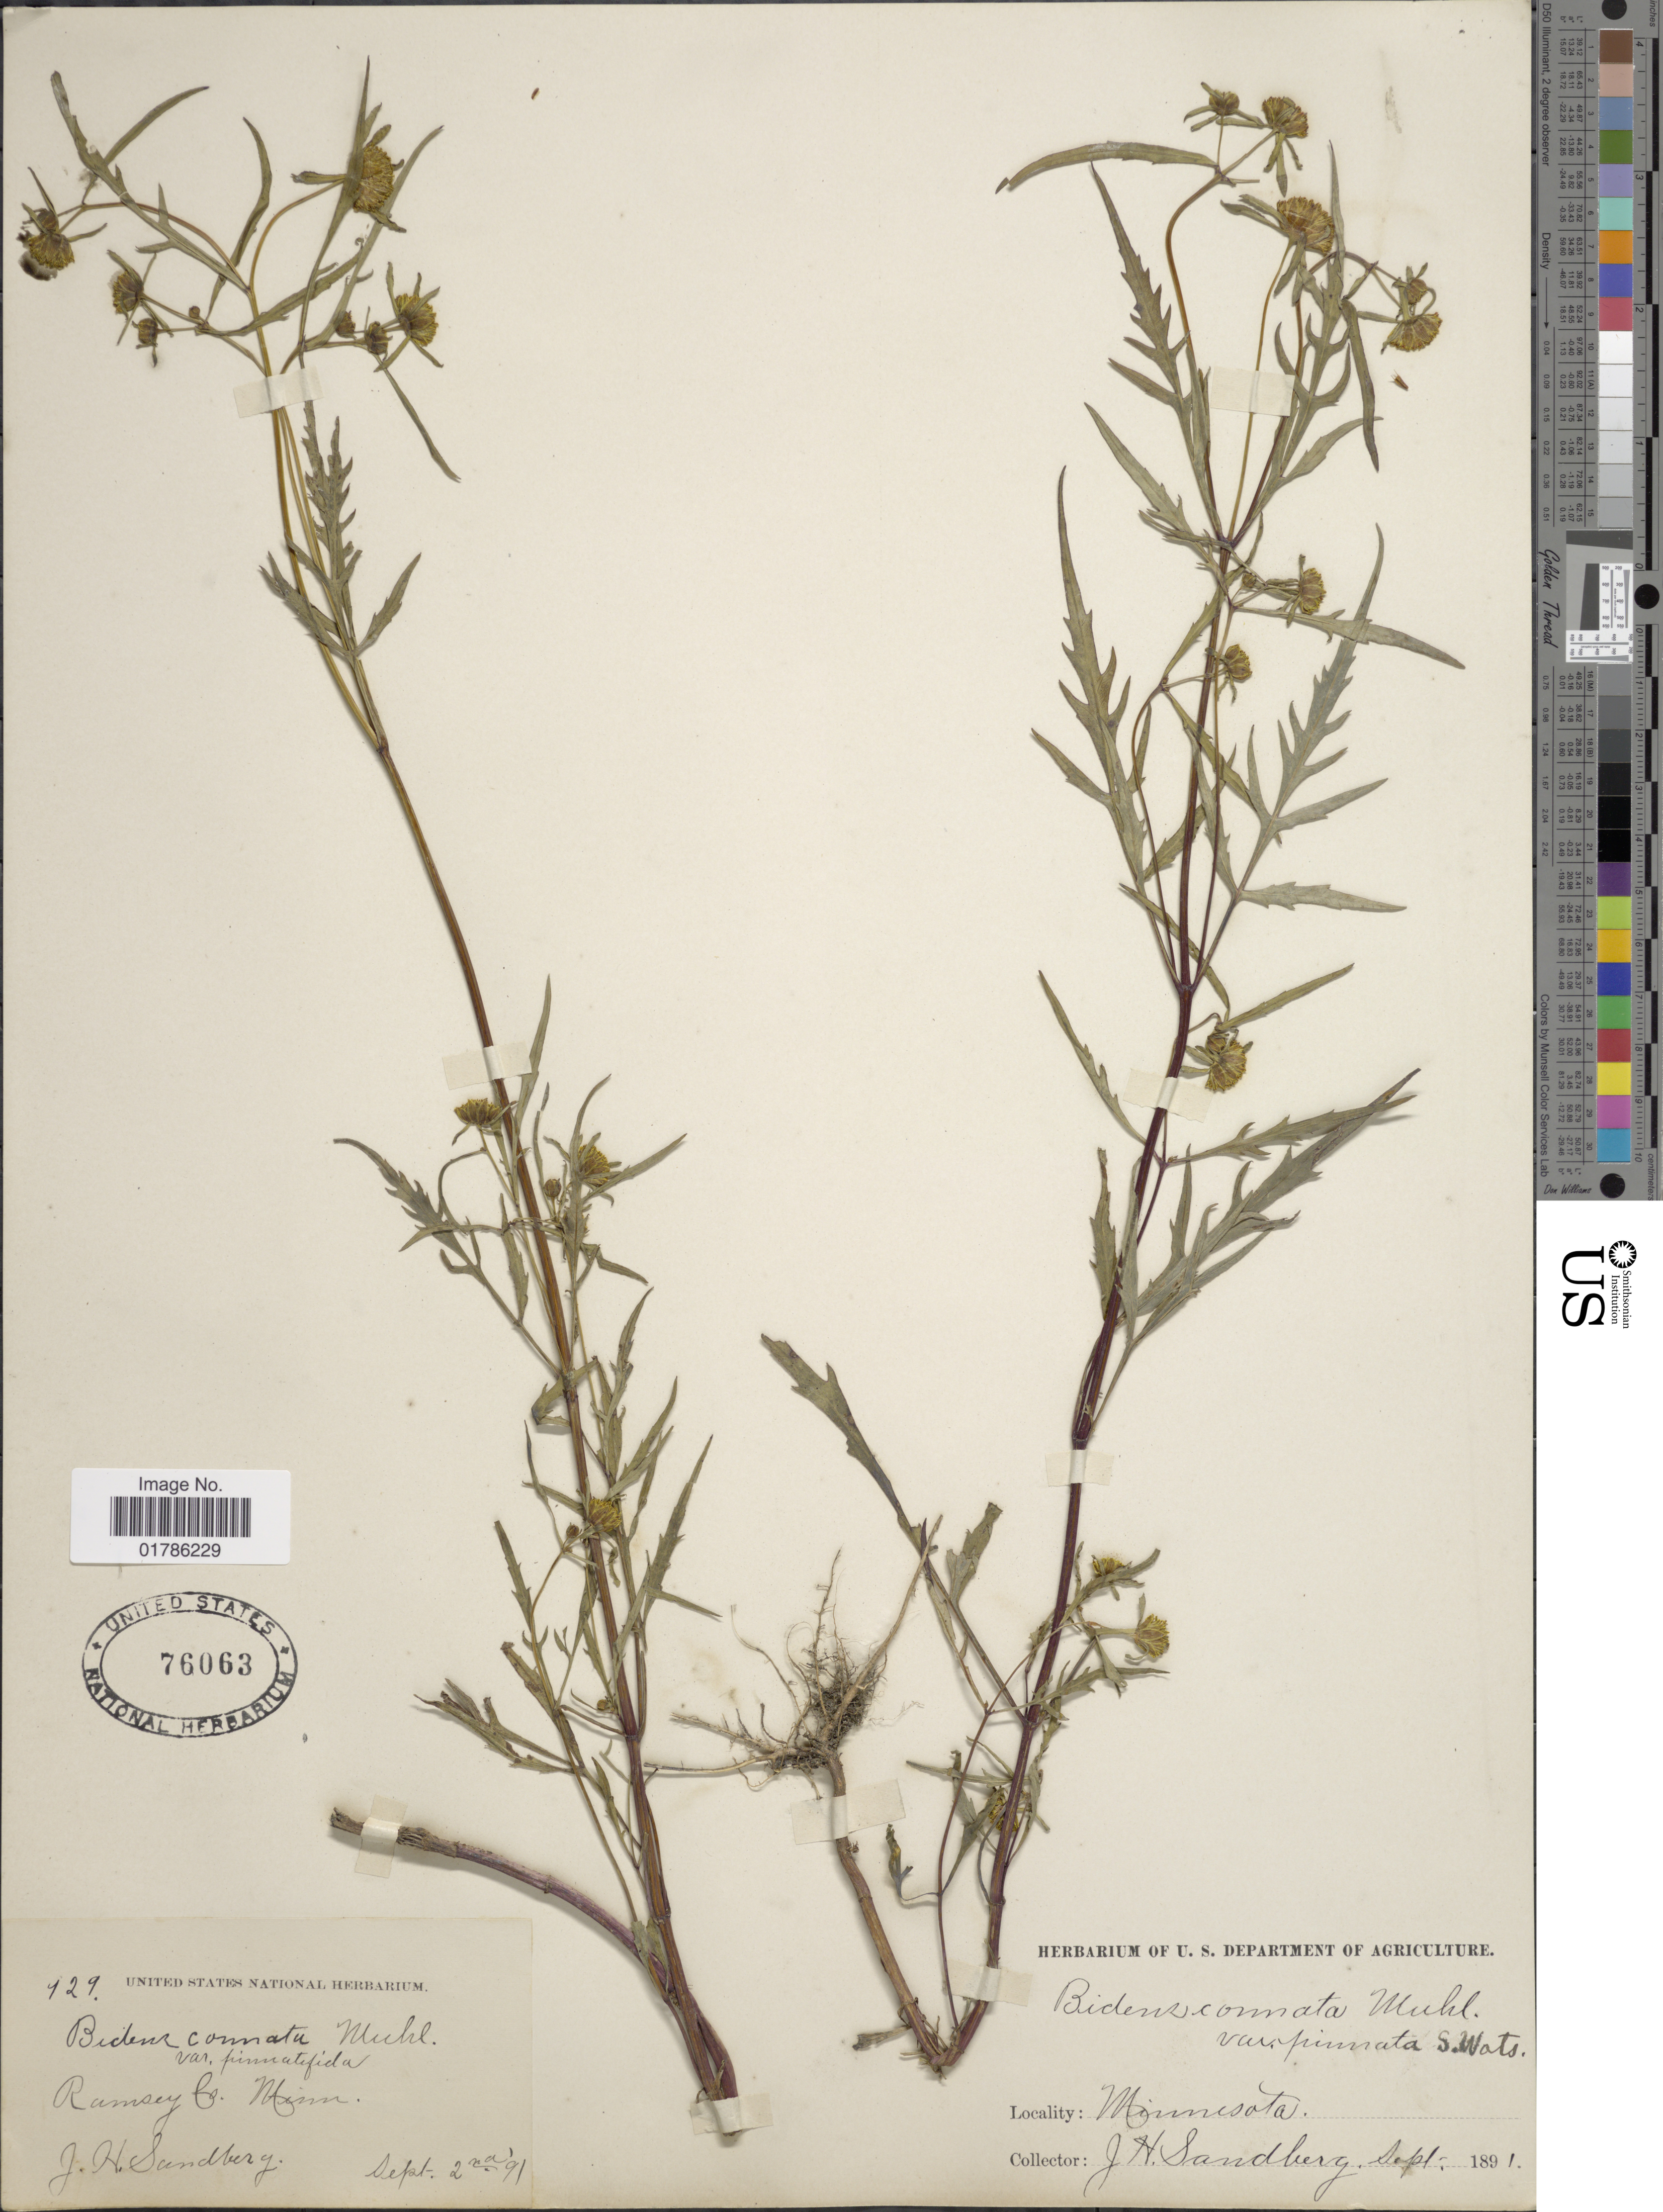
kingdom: Plantae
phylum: Tracheophyta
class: Magnoliopsida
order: Asterales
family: Asteraceae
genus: Bidens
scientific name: Bidens connata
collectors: J. H. Sandberg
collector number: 129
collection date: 1891-09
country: United States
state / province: Minnesota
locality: Ramsey Co. Minn.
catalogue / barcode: US 76063